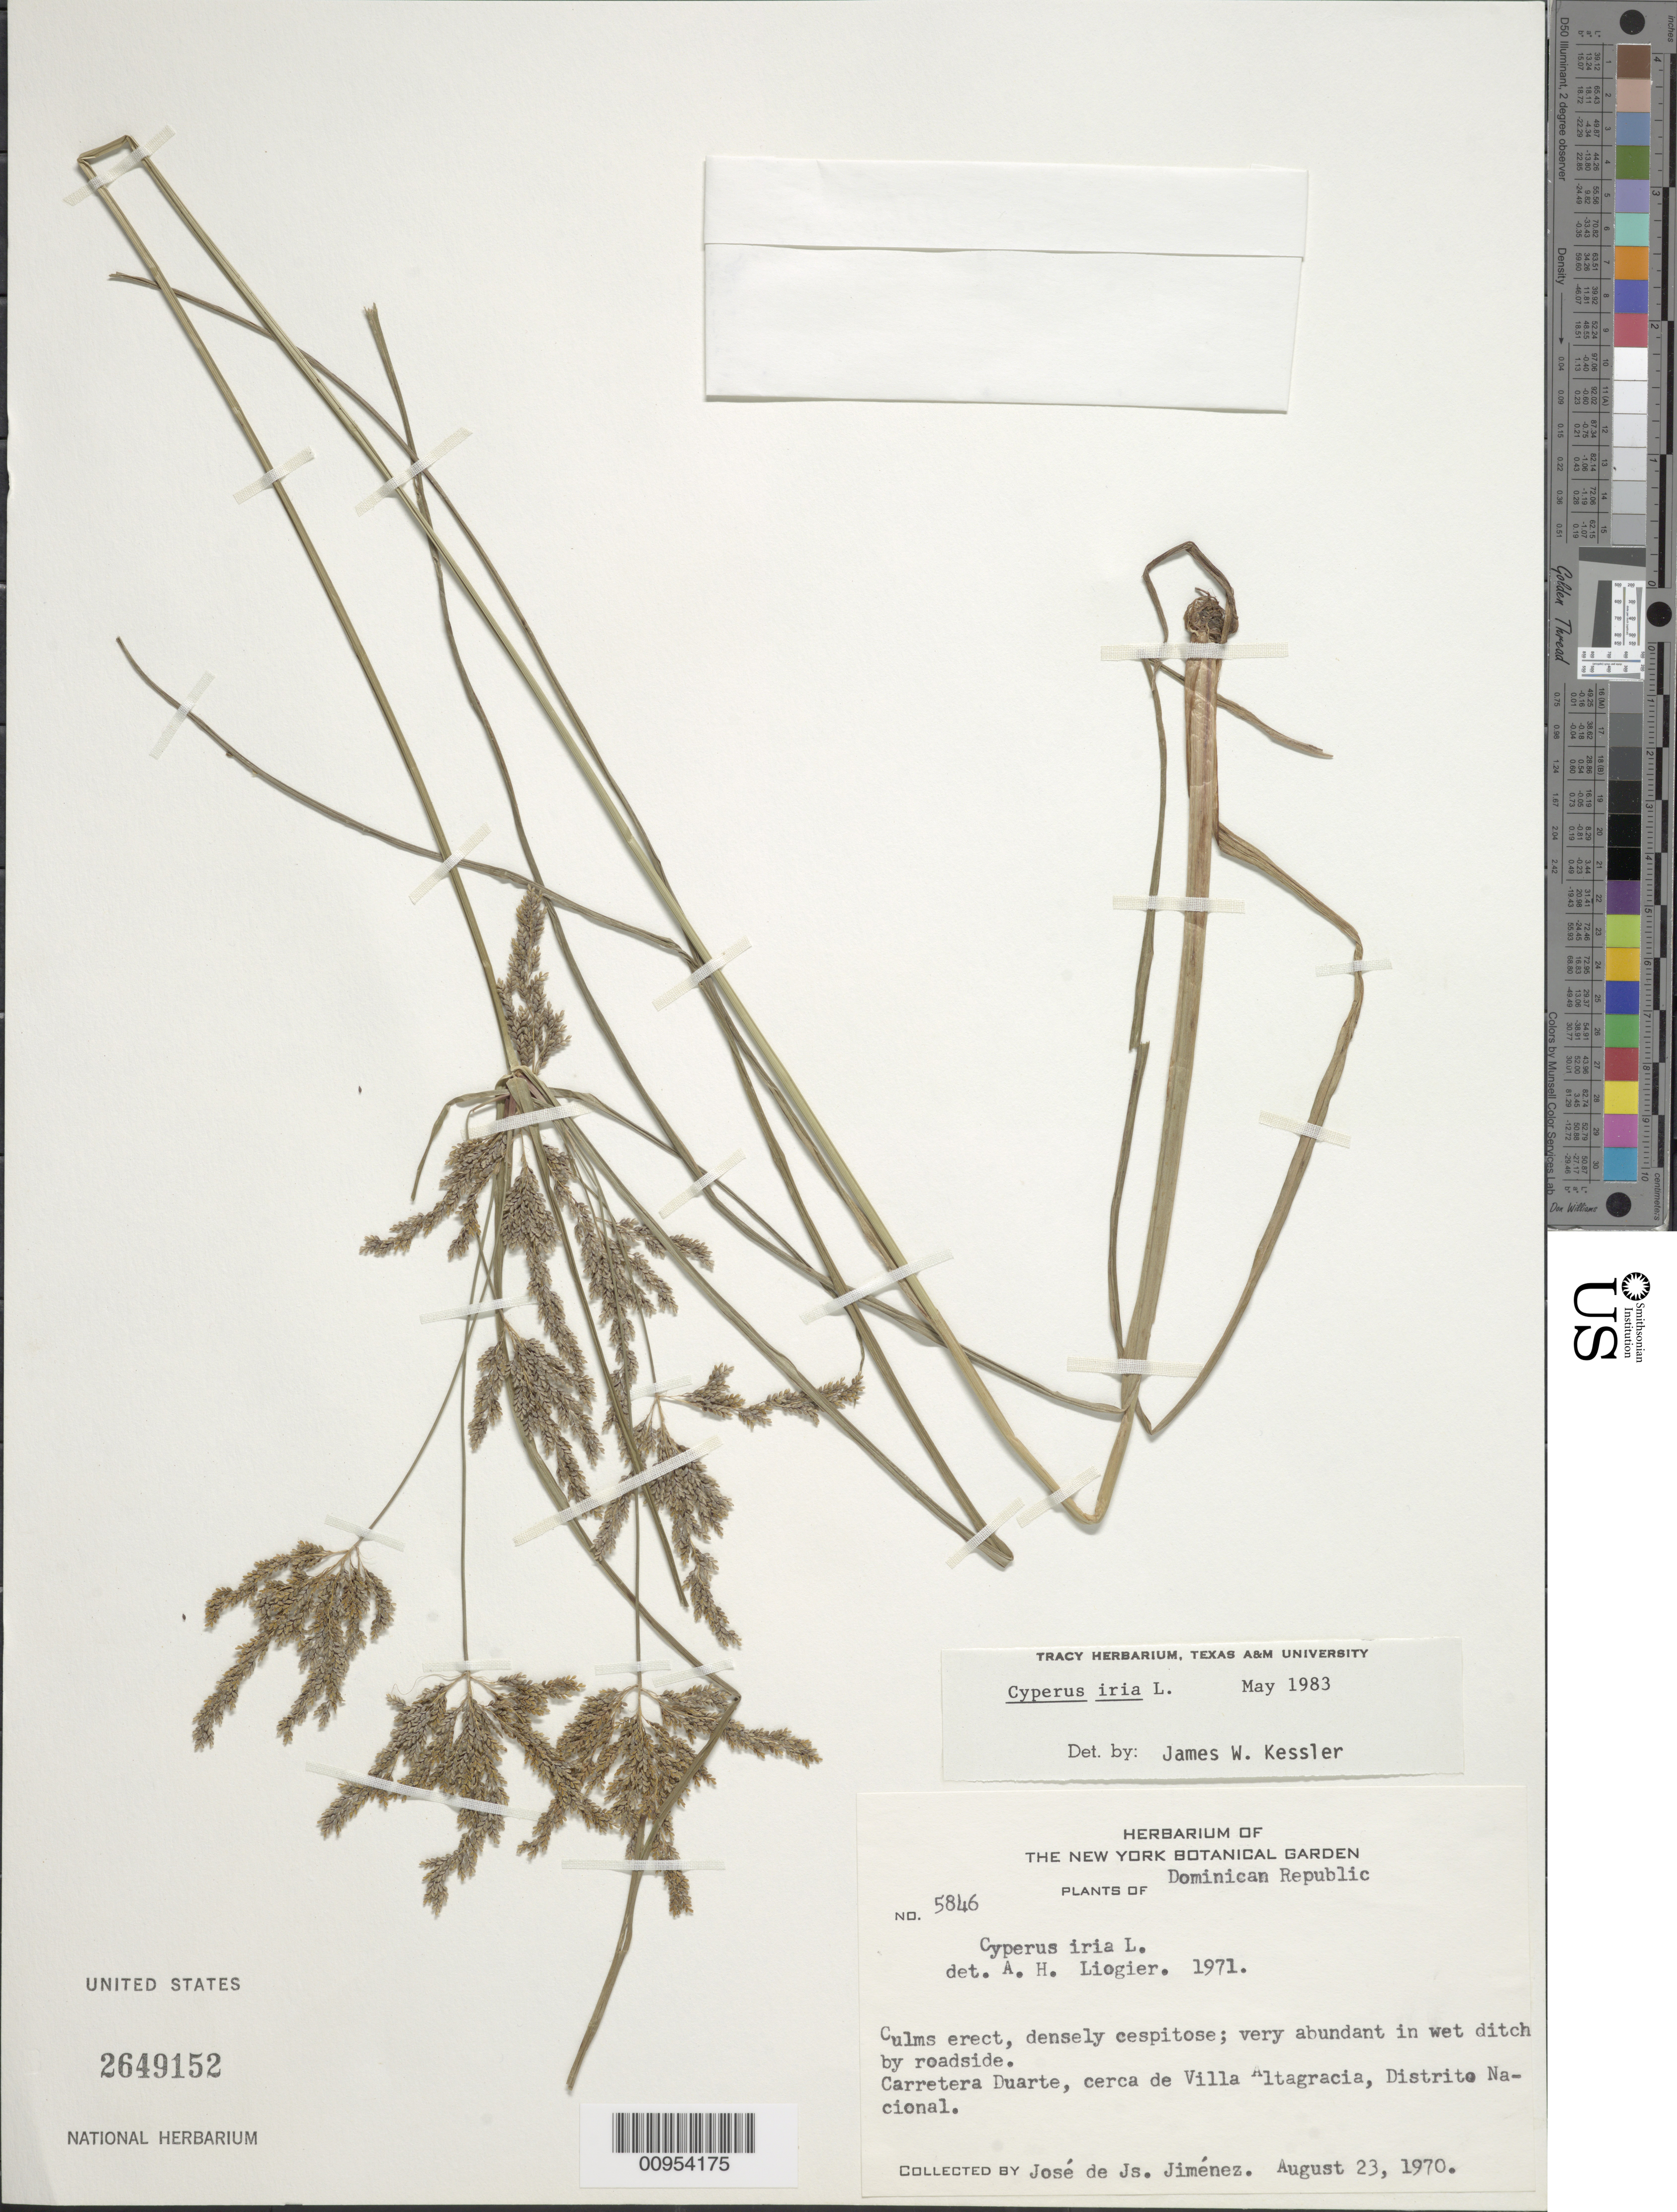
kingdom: Plantae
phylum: Tracheophyta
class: Liliopsida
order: Poales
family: Cyperaceae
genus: Cyperus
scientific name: Cyperus iria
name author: L.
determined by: Kessler, J. W.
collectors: J. J. Jiménez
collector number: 5846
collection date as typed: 23 Aug 1970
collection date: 1970-08-23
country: Dominican Republic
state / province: Distrito Nacional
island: Hispaniola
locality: Roadside, Carretera Duarte, cerca de Villa Altagracia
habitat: In wet ditch by roadside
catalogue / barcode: US 2649152